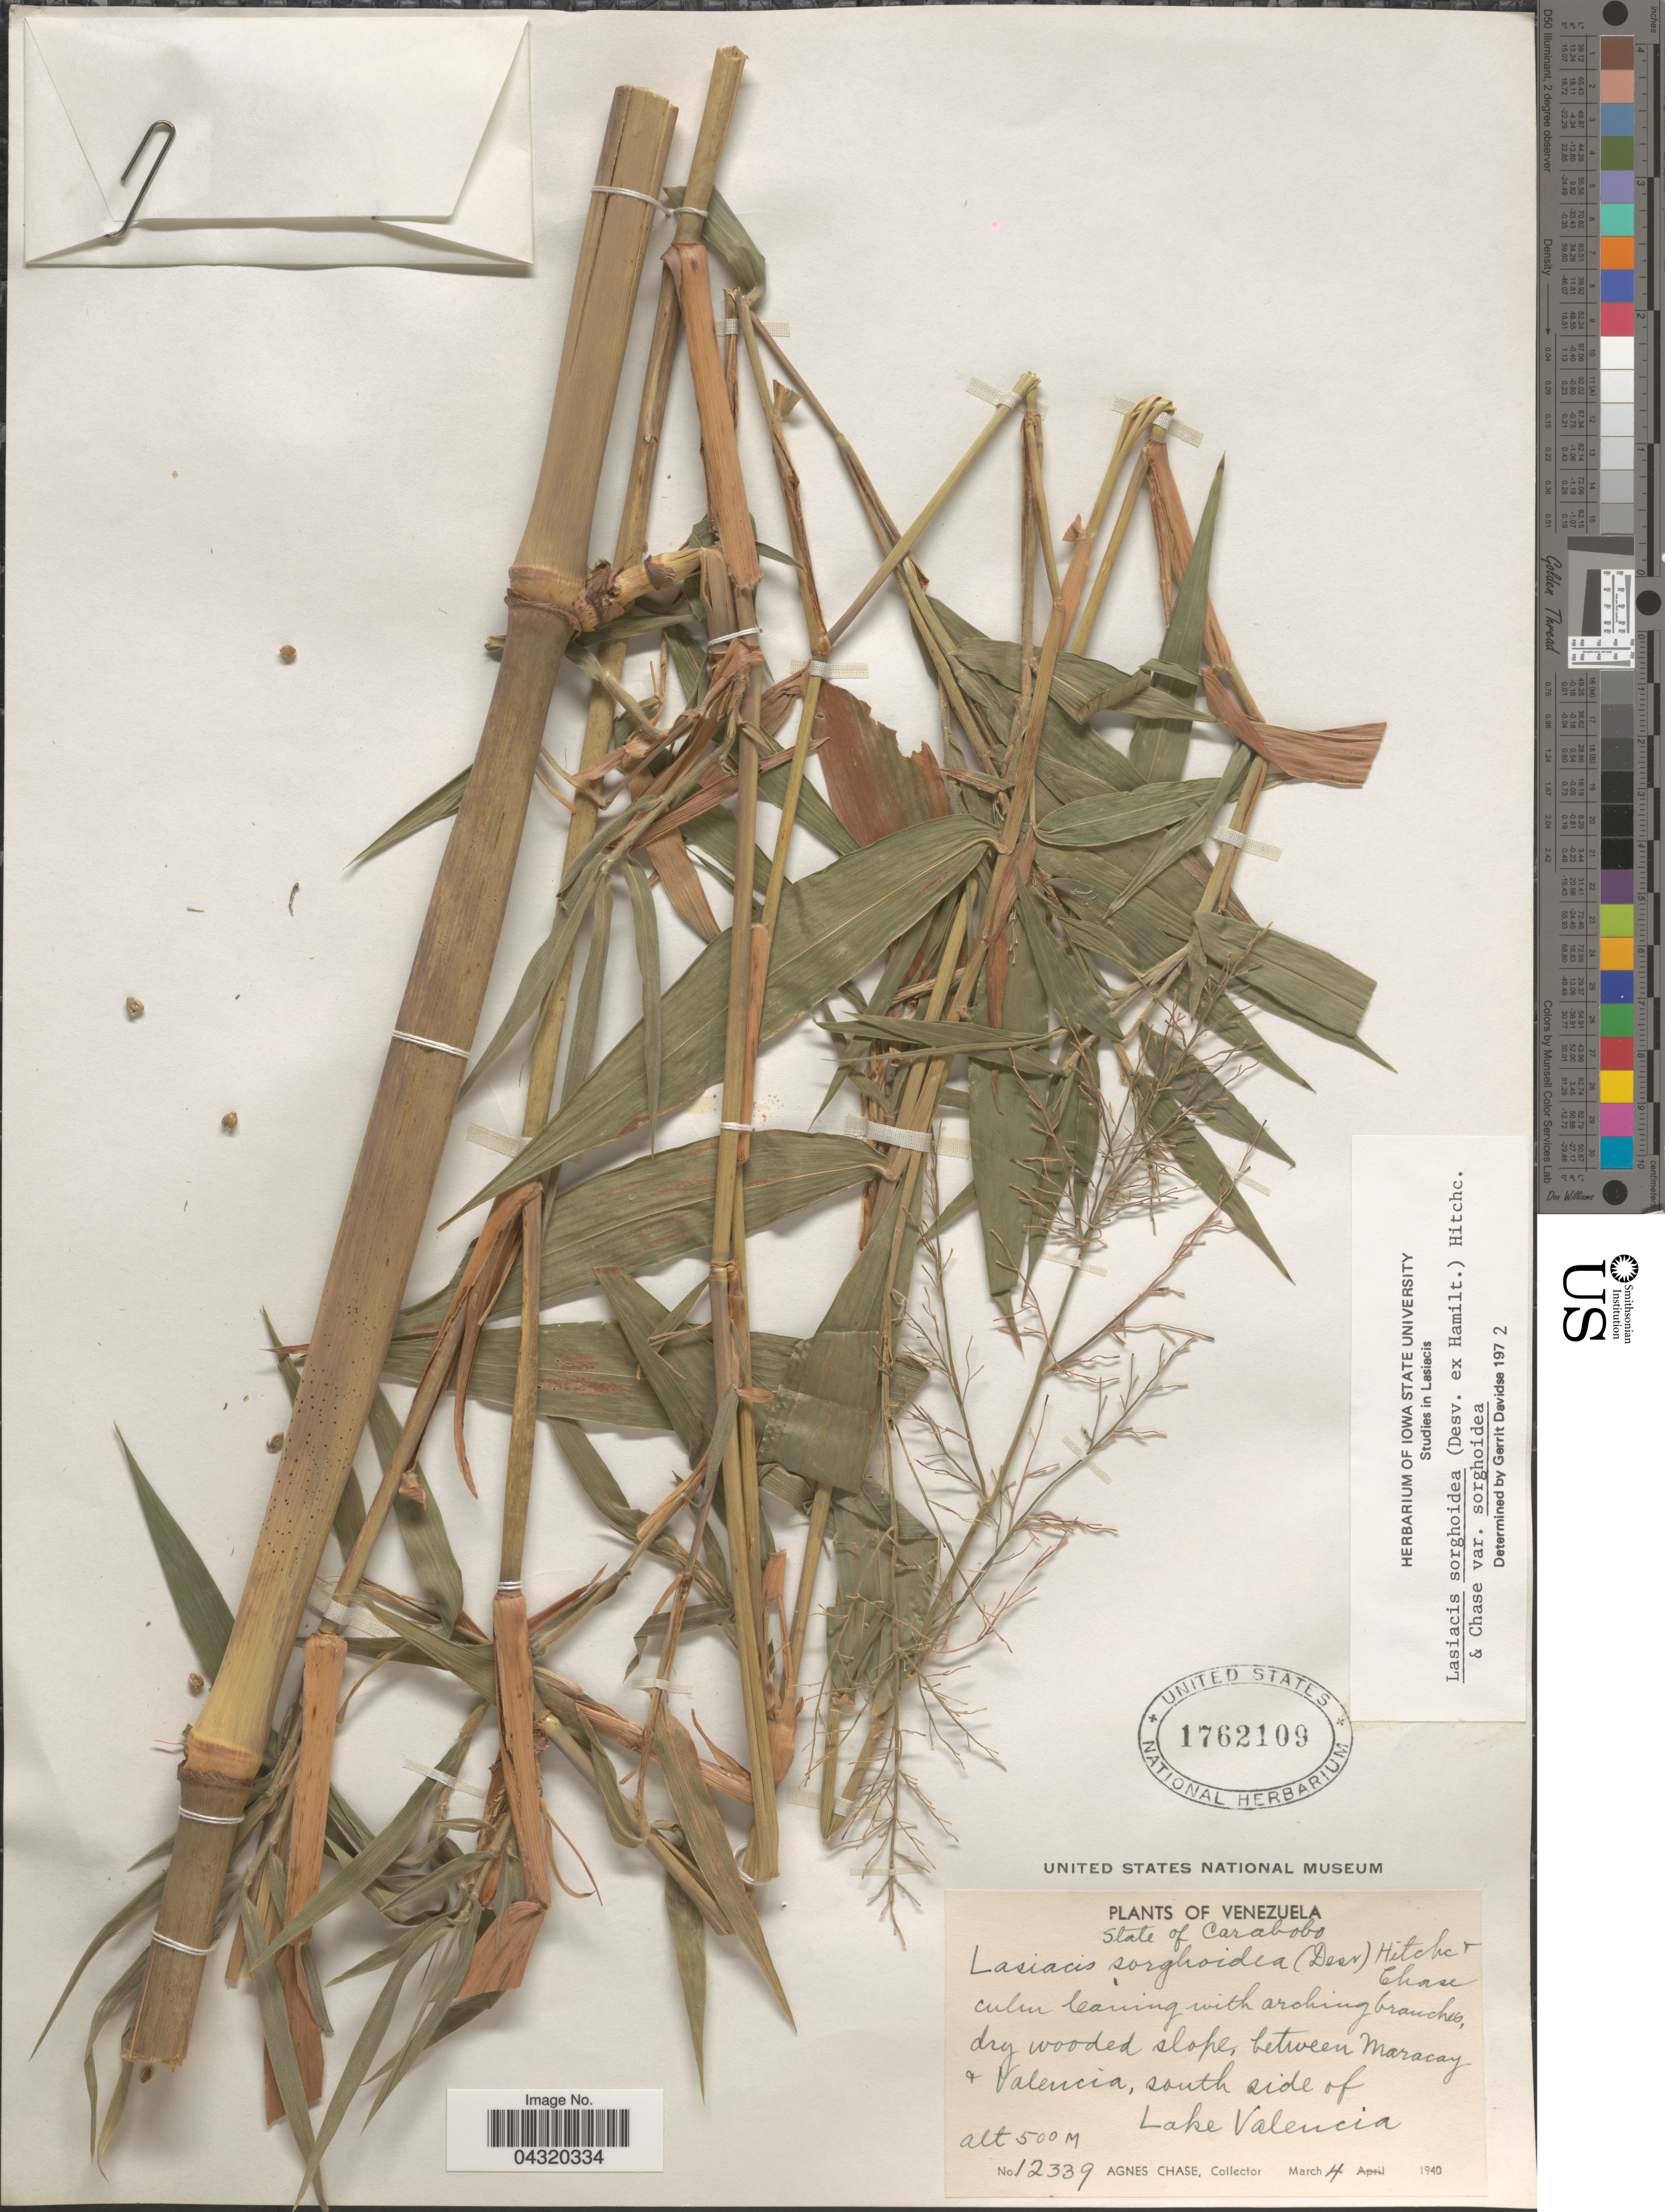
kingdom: Plantae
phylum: Tracheophyta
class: Liliopsida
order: Poales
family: Poaceae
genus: Lasiacis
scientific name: Lasiacis sorghoidea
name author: (Desv. ex Ham.) Hitchc. & Chase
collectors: A. Chase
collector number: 12339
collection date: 1940-03-04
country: Venezuela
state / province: Carabobo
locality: Dry wooded slope, between Maracay & Valencia, south side of Lake Valencia.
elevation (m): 500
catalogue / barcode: US 1762109